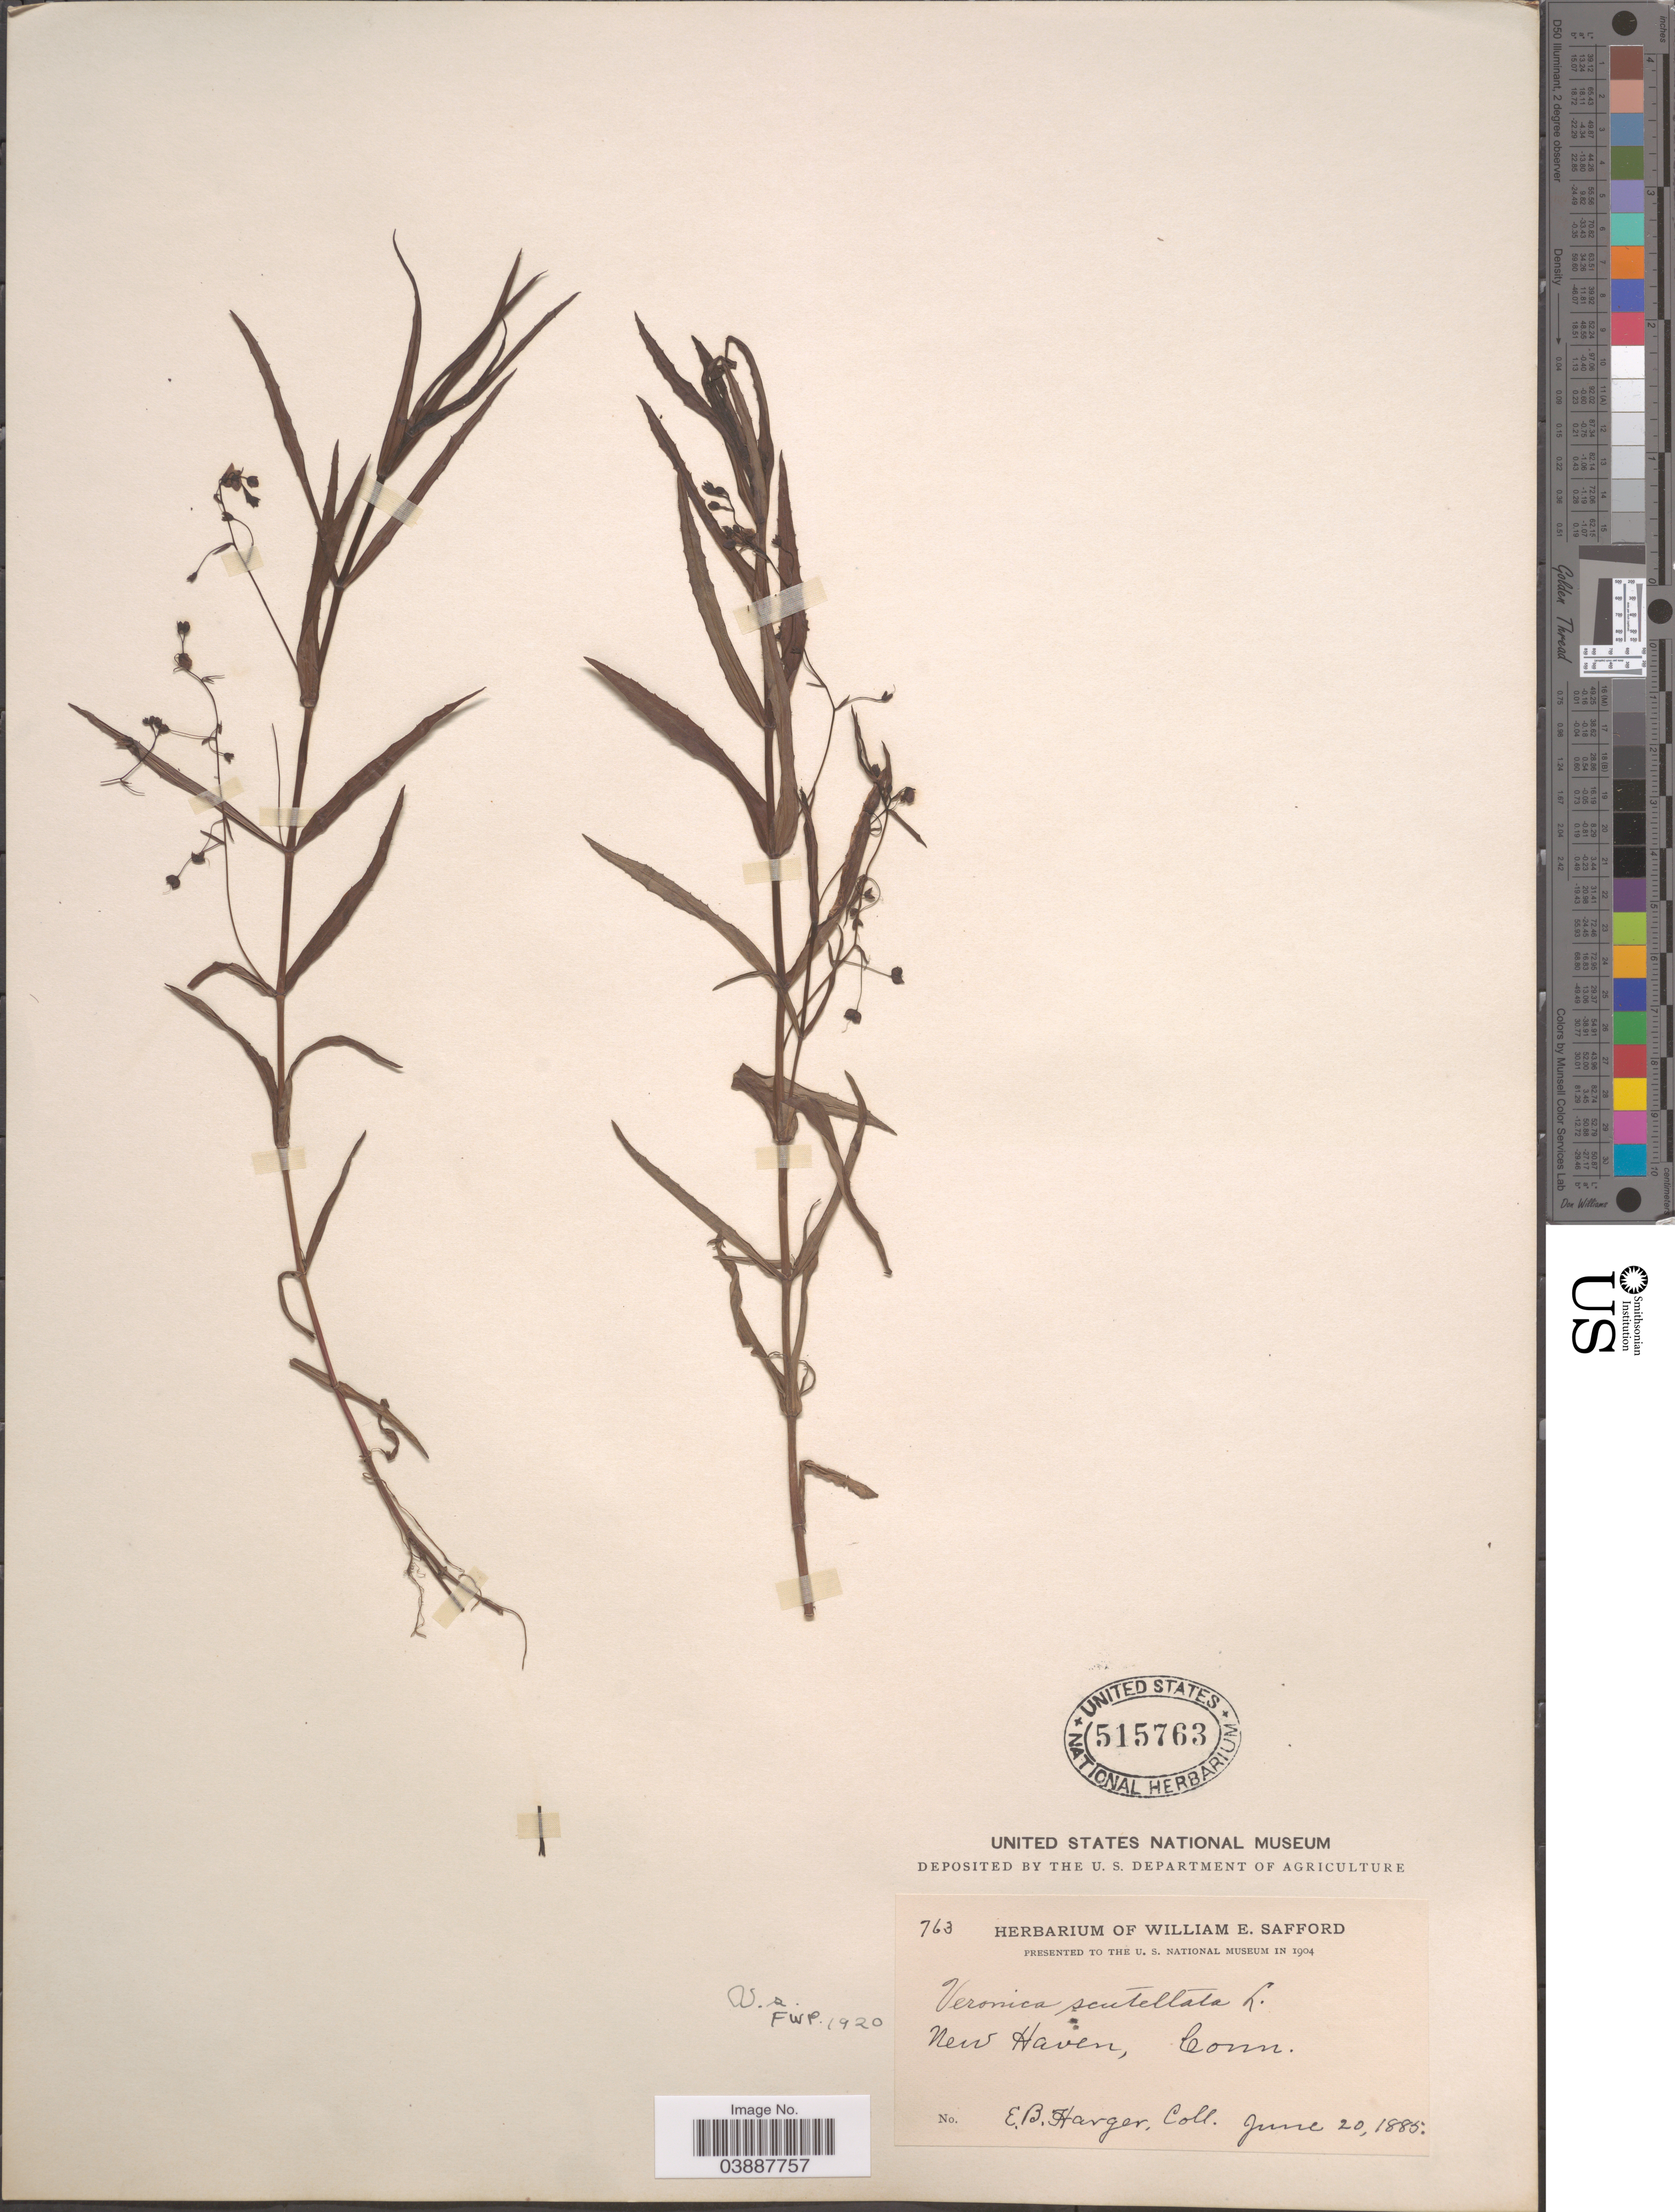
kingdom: Plantae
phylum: Tracheophyta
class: Magnoliopsida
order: Lamiales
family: Plantaginaceae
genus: Veronica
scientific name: Veronica scutellata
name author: L.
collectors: E. B. Harger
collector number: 763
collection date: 1885-06-20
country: United States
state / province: Connecticut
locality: New Haven.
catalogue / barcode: US 515763